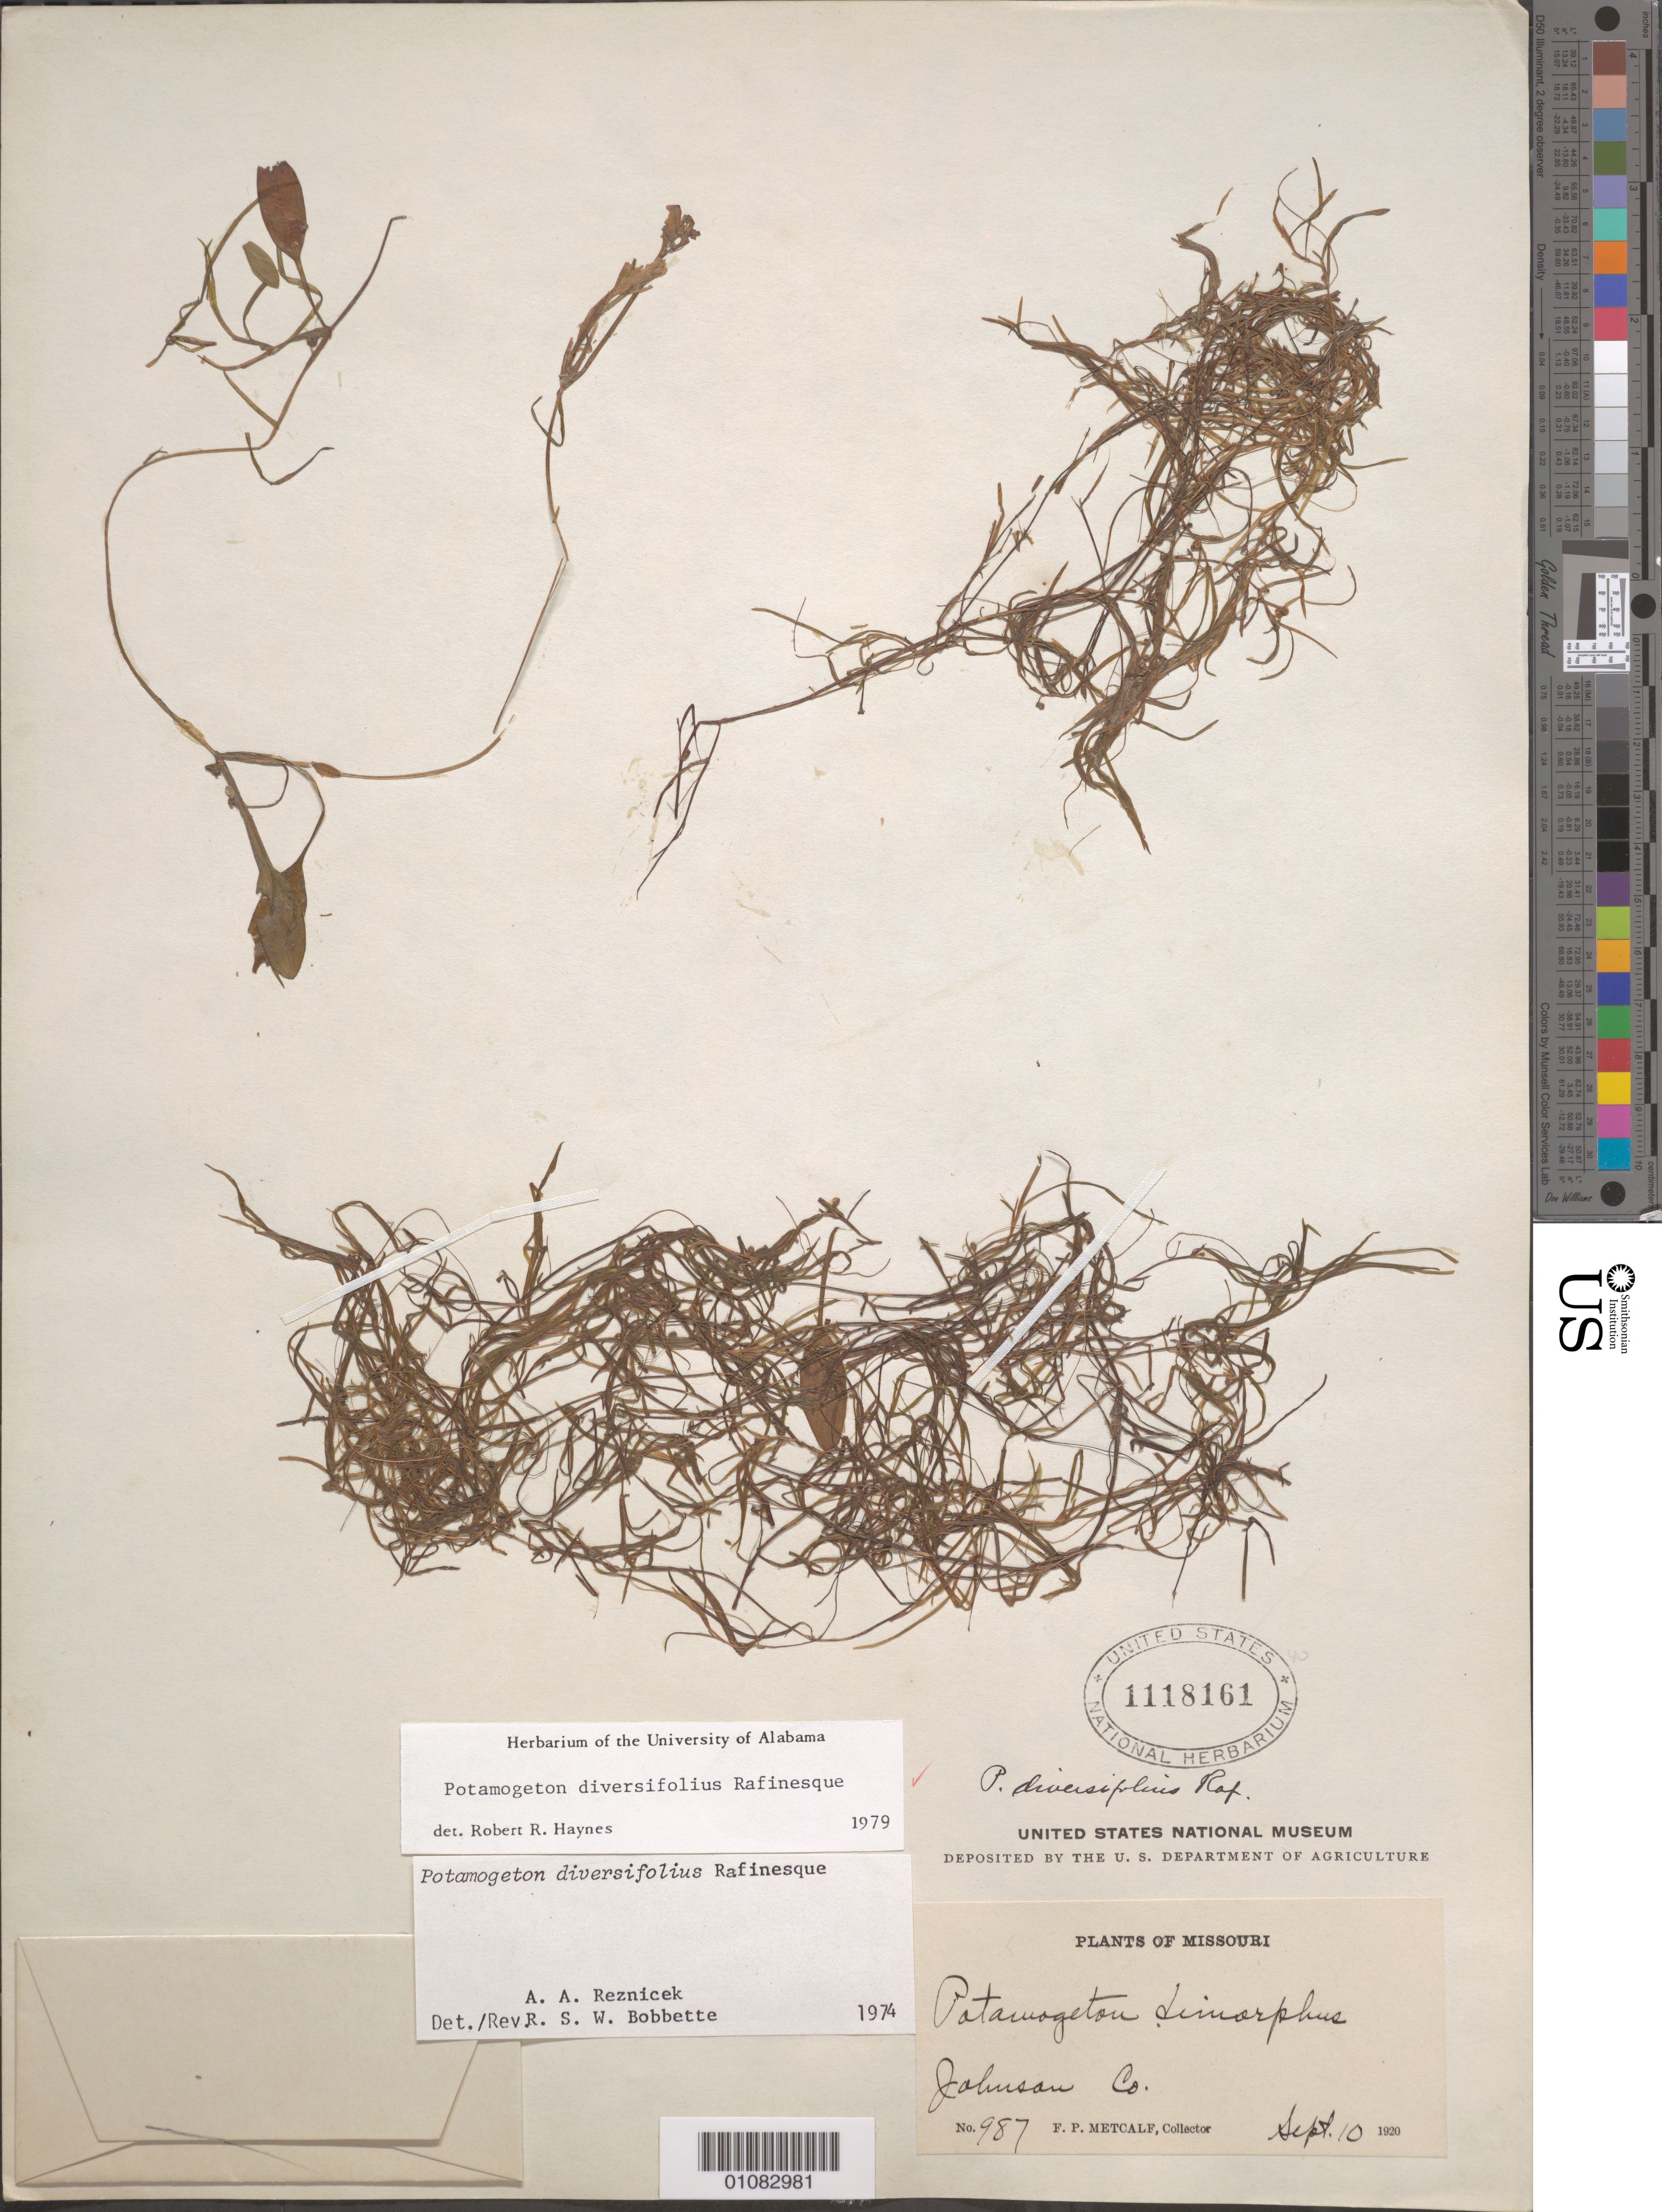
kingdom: Plantae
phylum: Tracheophyta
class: Liliopsida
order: Alismatales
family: Potamogetonaceae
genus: Potamogeton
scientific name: Potamogeton diversifolius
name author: Raf.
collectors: F. P. Metcalf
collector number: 987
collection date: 1920-09-10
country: United States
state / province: Missouri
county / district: Johnson County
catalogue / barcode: US 1118161